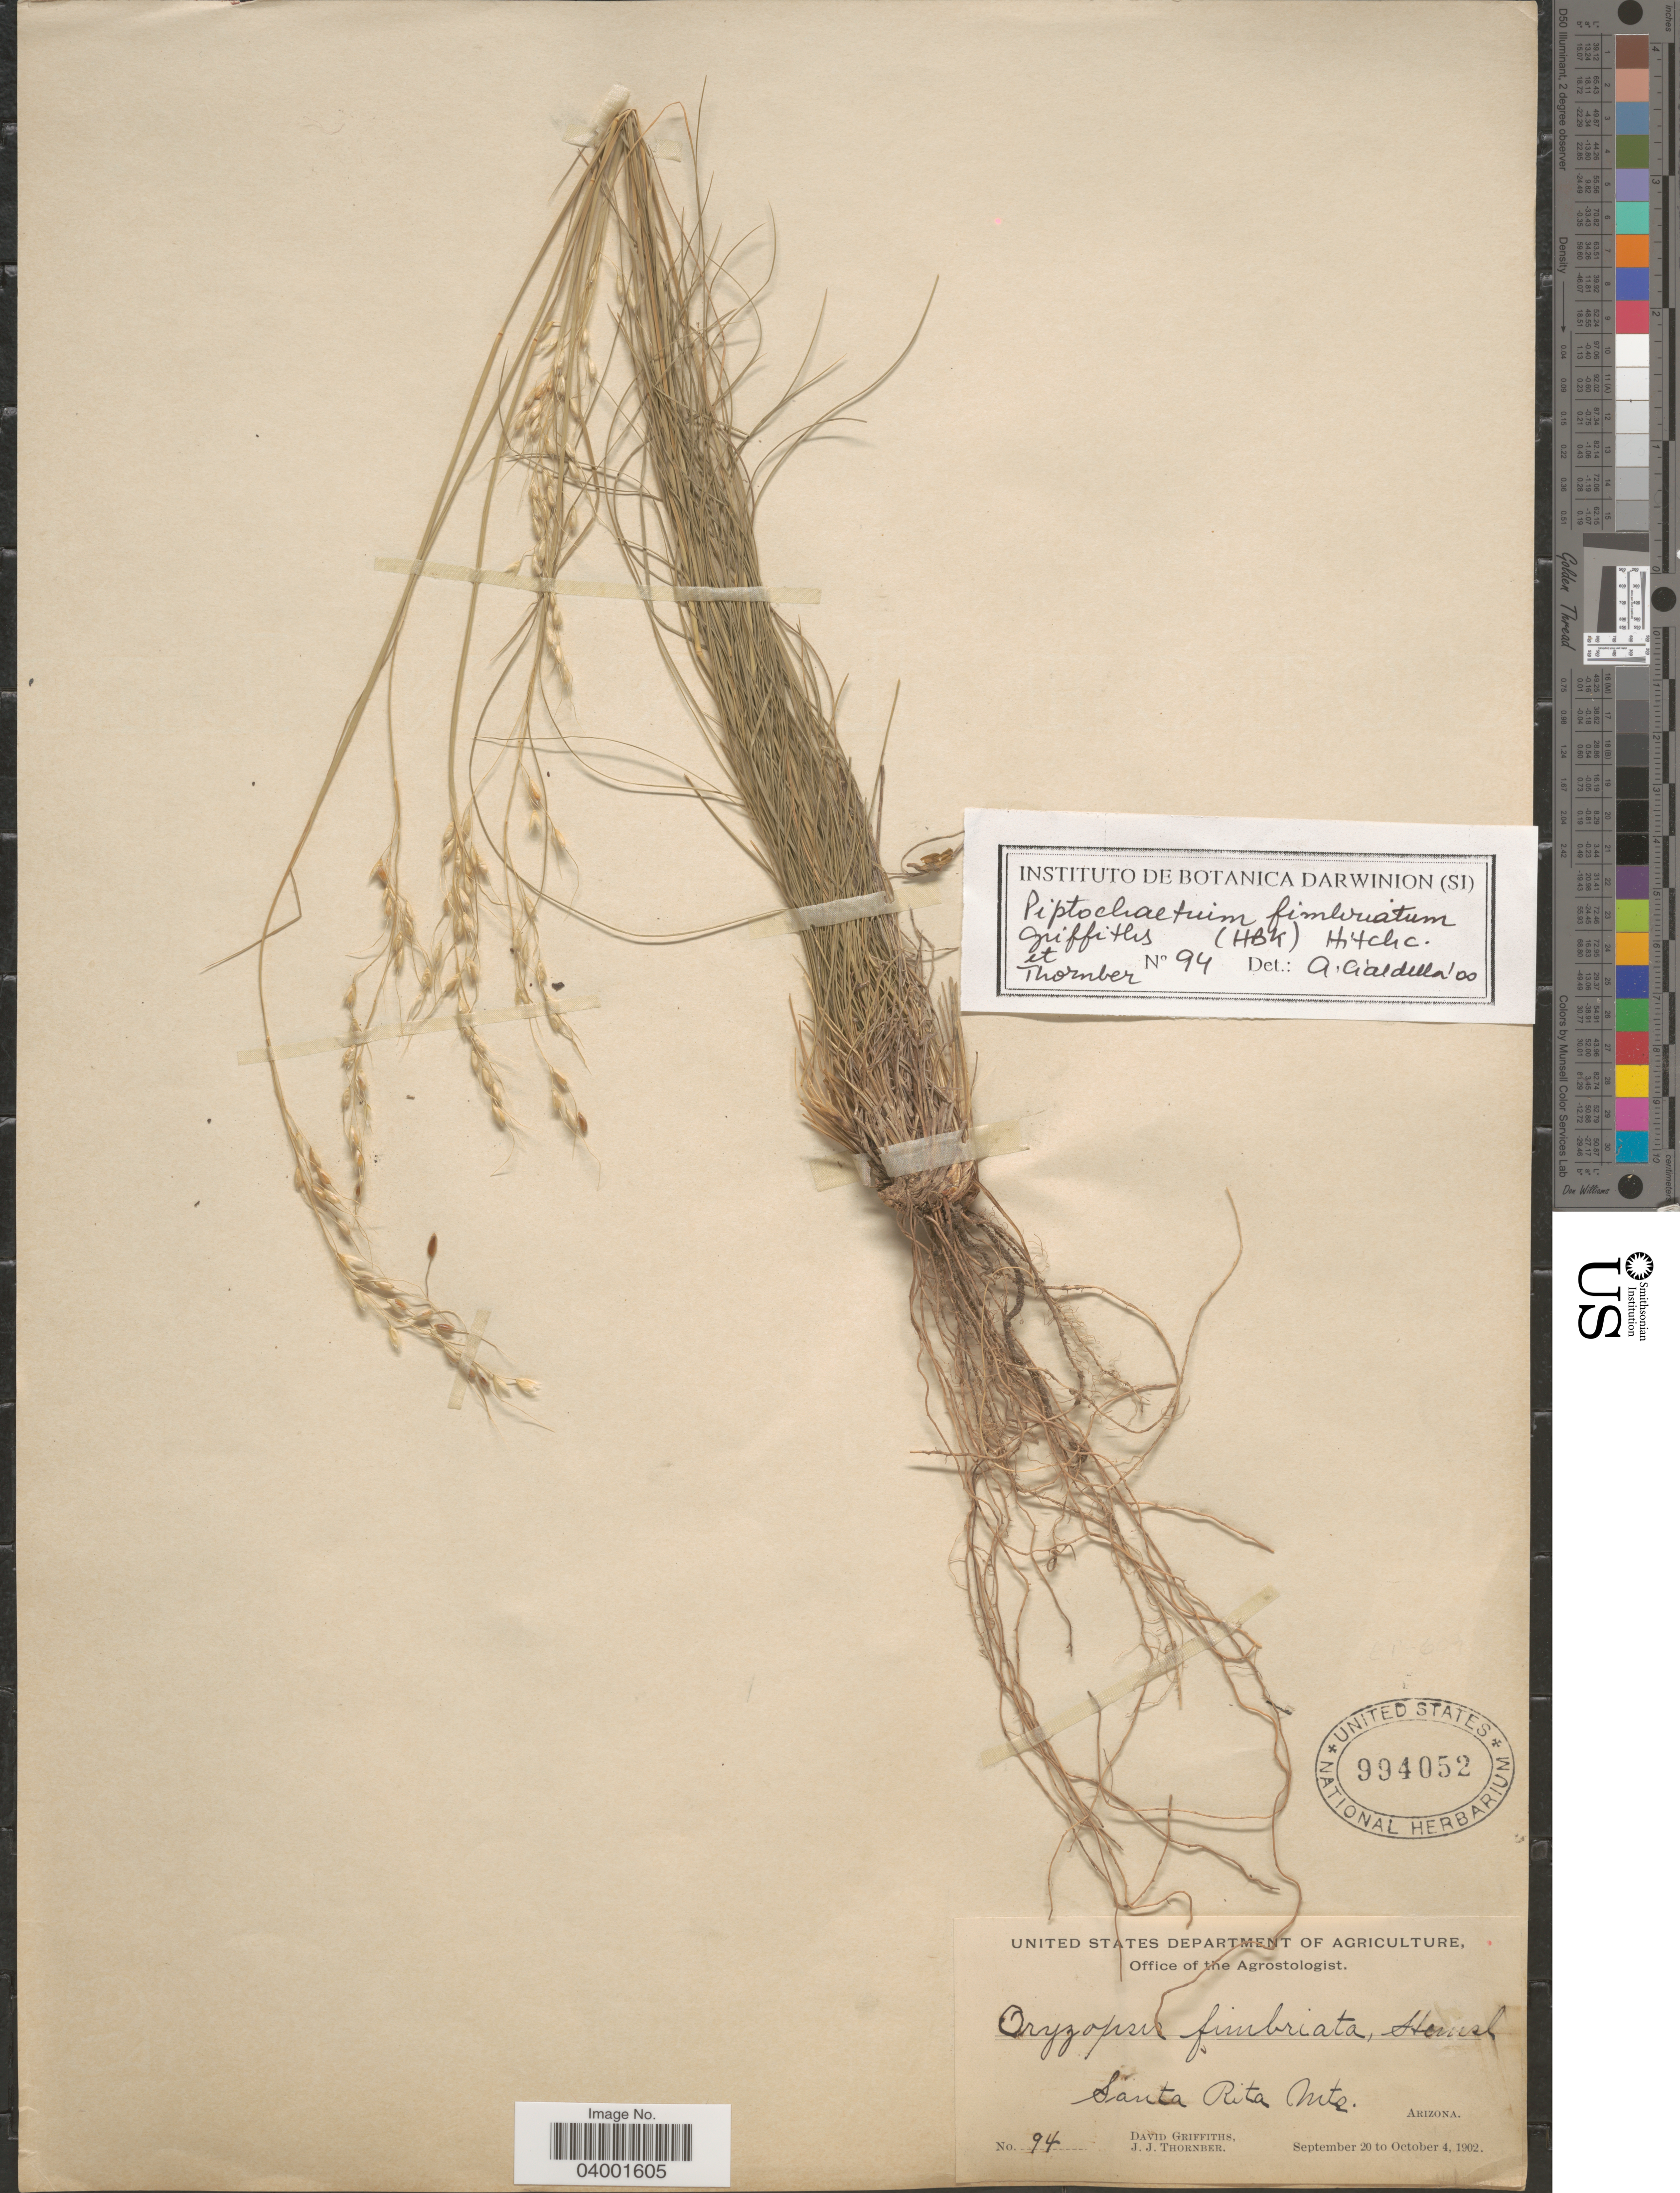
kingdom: Plantae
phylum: Tracheophyta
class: Liliopsida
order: Poales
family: Poaceae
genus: Piptochaetium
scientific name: Piptochaetium fimbriatum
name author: (Kunth) Hitchc.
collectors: D. Griffiths & J. Thornber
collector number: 94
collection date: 1902-09-20/1902-10-04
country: United States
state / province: Arizona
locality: Santa Rita Mts.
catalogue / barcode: US 994052